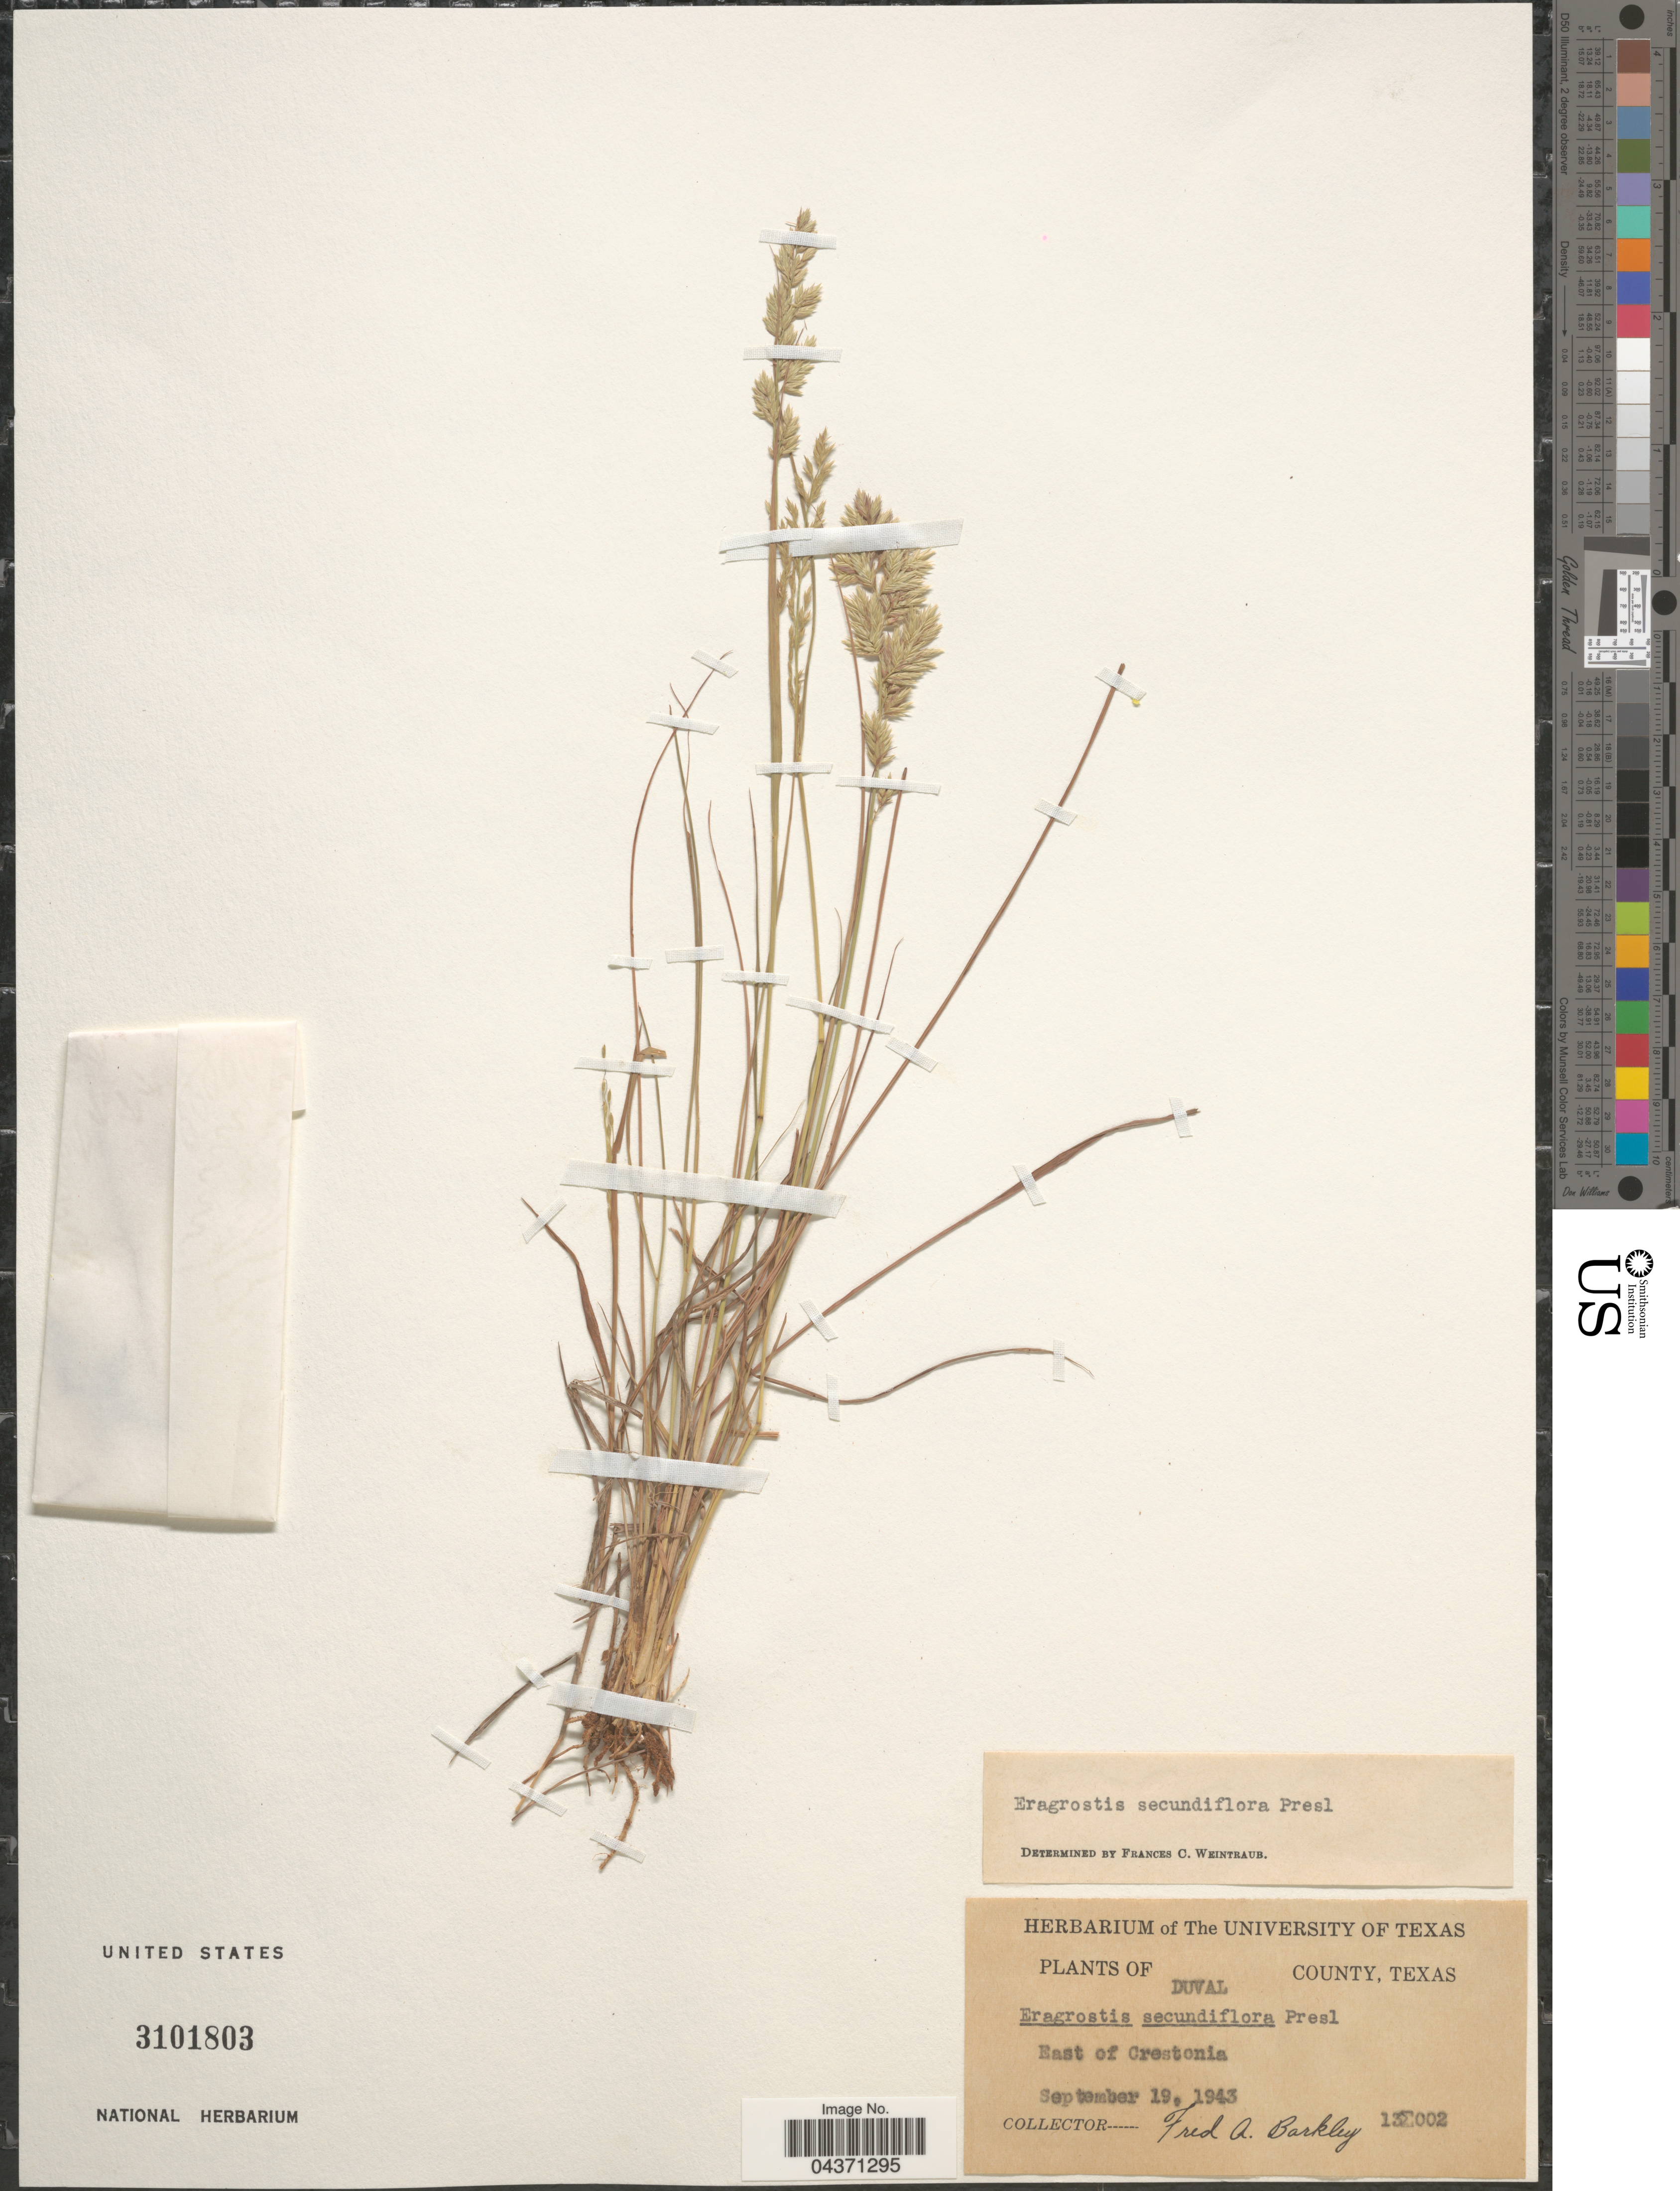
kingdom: Plantae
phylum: Tracheophyta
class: Liliopsida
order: Poales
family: Poaceae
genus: Eragrostis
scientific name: Eragrostis secundiflora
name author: J. Presl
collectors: F. A. Barkley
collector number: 13Σ002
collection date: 1943-09-19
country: United States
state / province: Texas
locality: Duval County. East of Crestonia.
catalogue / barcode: US 3101803